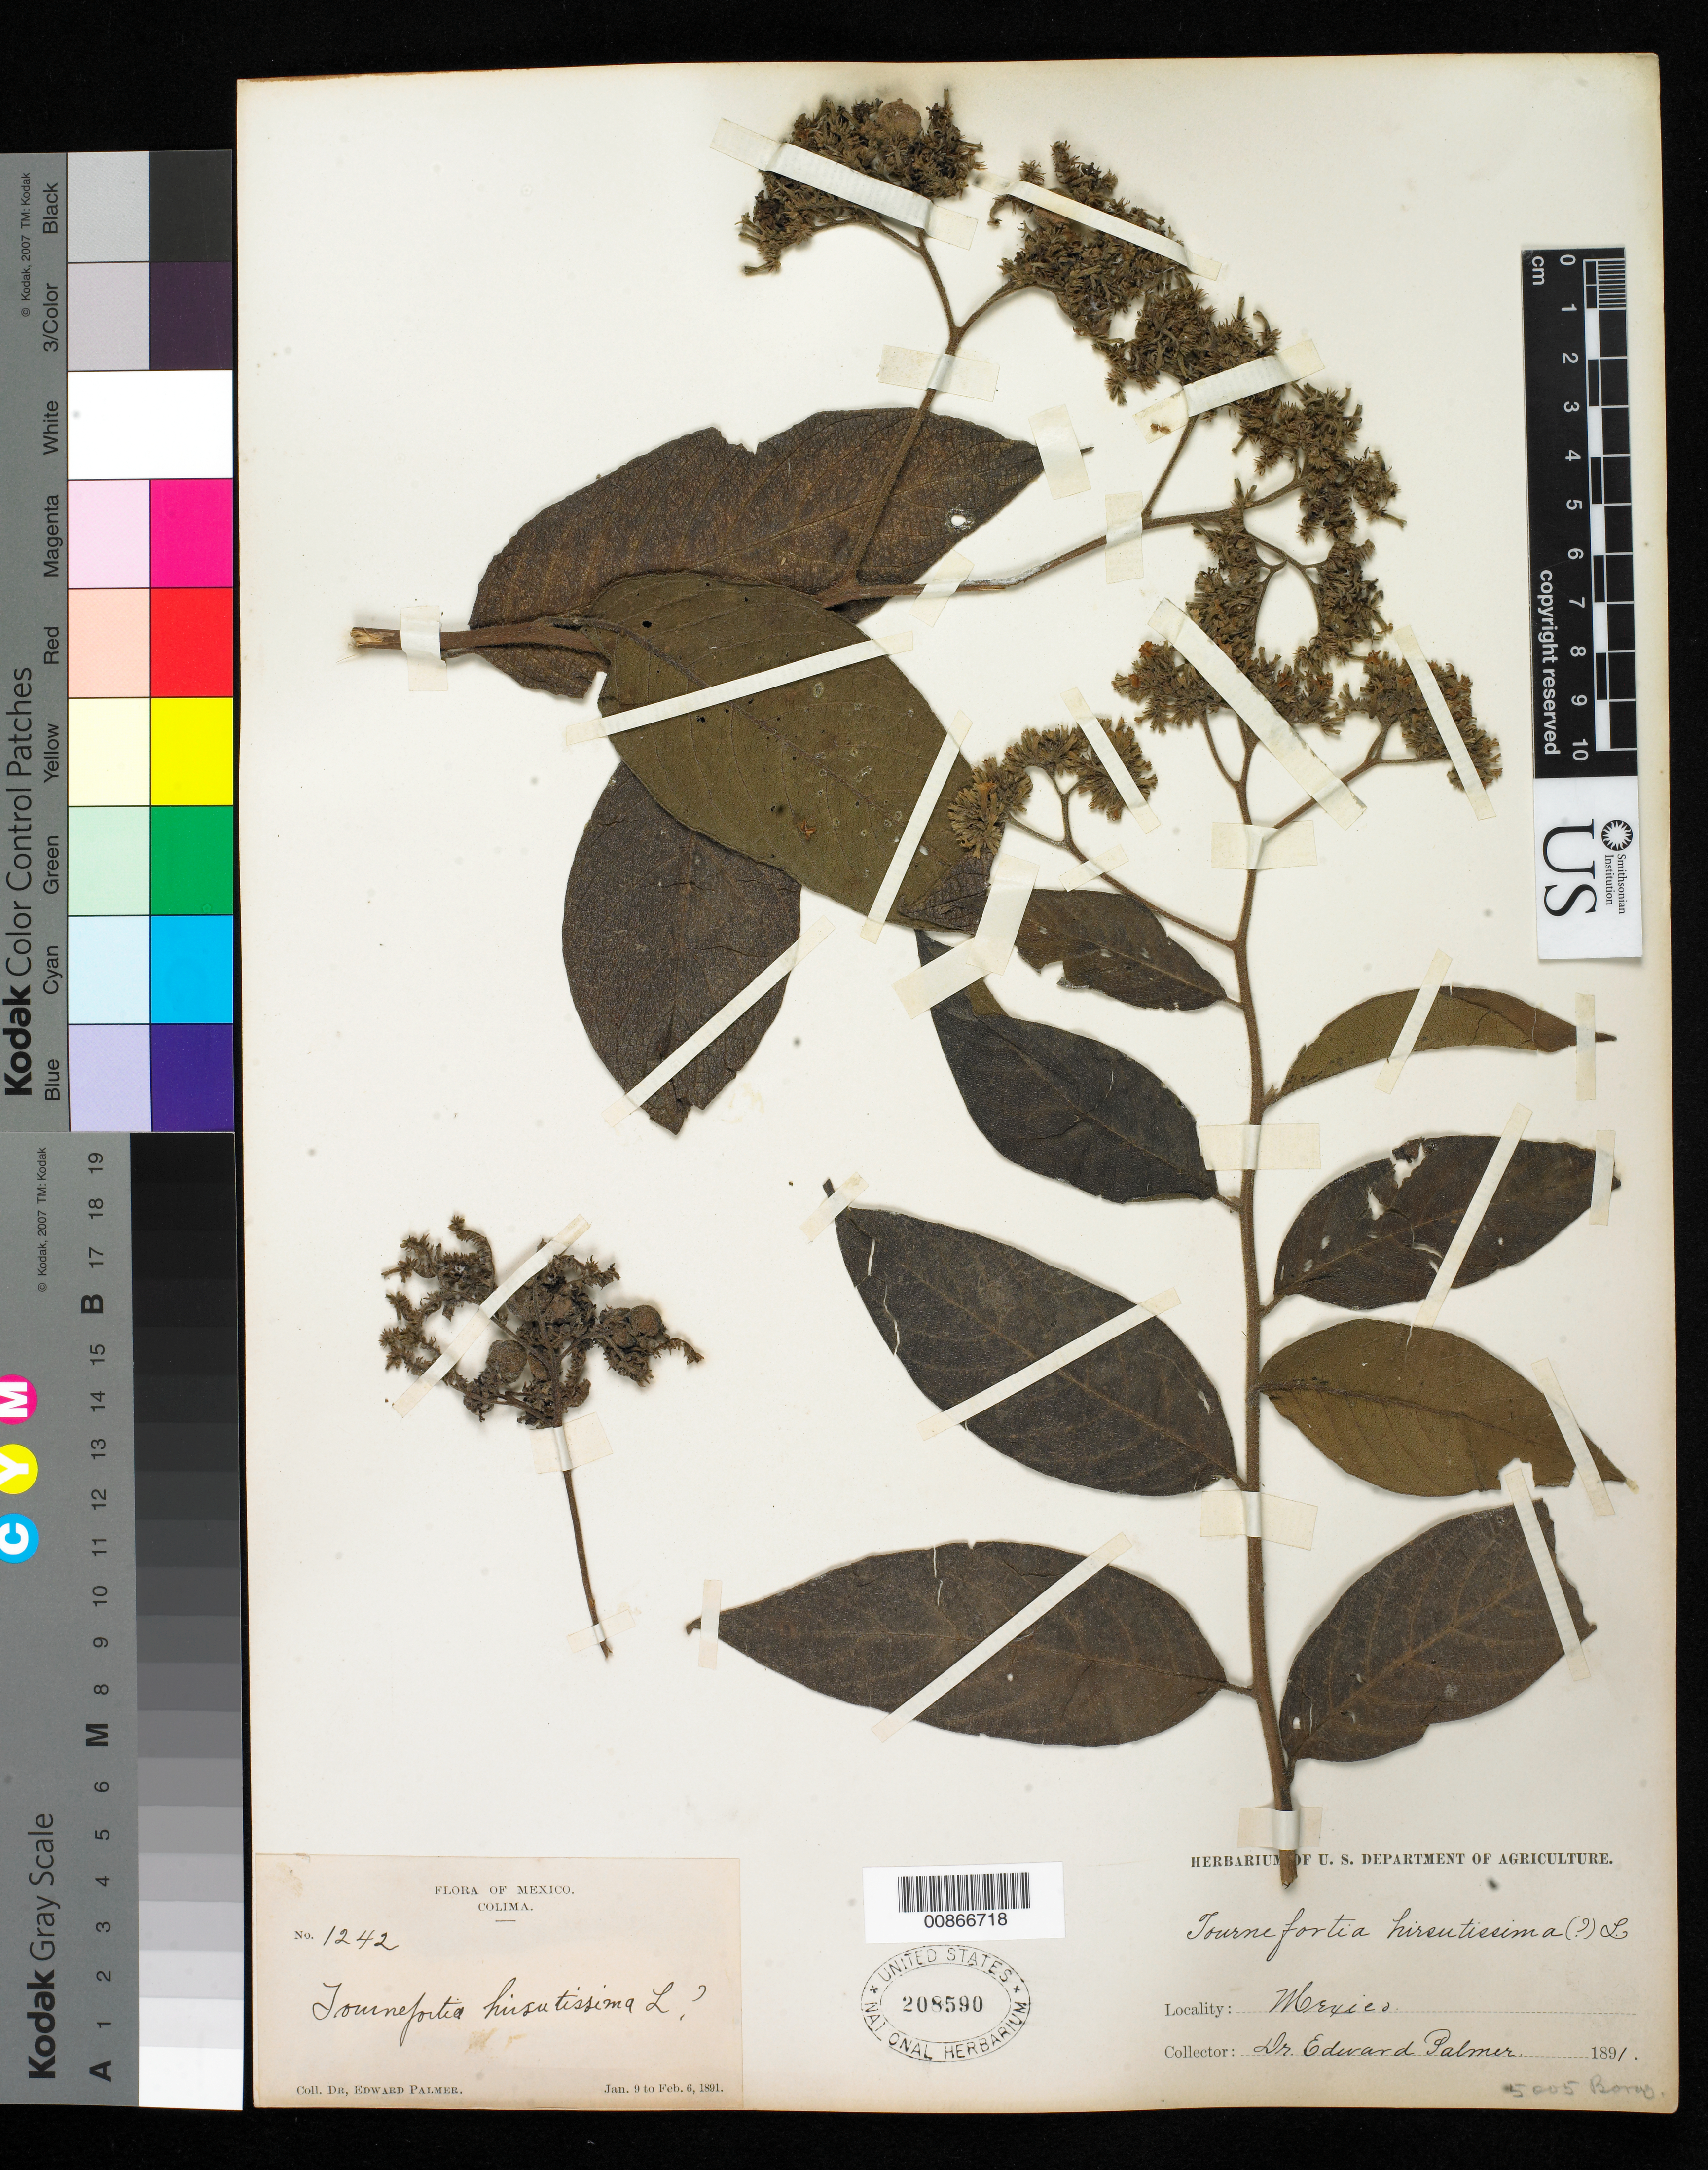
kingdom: Plantae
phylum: Tracheophyta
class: Magnoliopsida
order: Boraginales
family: Heliotropiaceae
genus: Tournefortia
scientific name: Tournefortia hirsutissima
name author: L.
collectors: E. Palmer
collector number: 1242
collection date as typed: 09 Jan 1891 to 06 Feb 1891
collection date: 1891-01-09/1891-02-06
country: Mexico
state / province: Colima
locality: Colima.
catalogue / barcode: US 208590